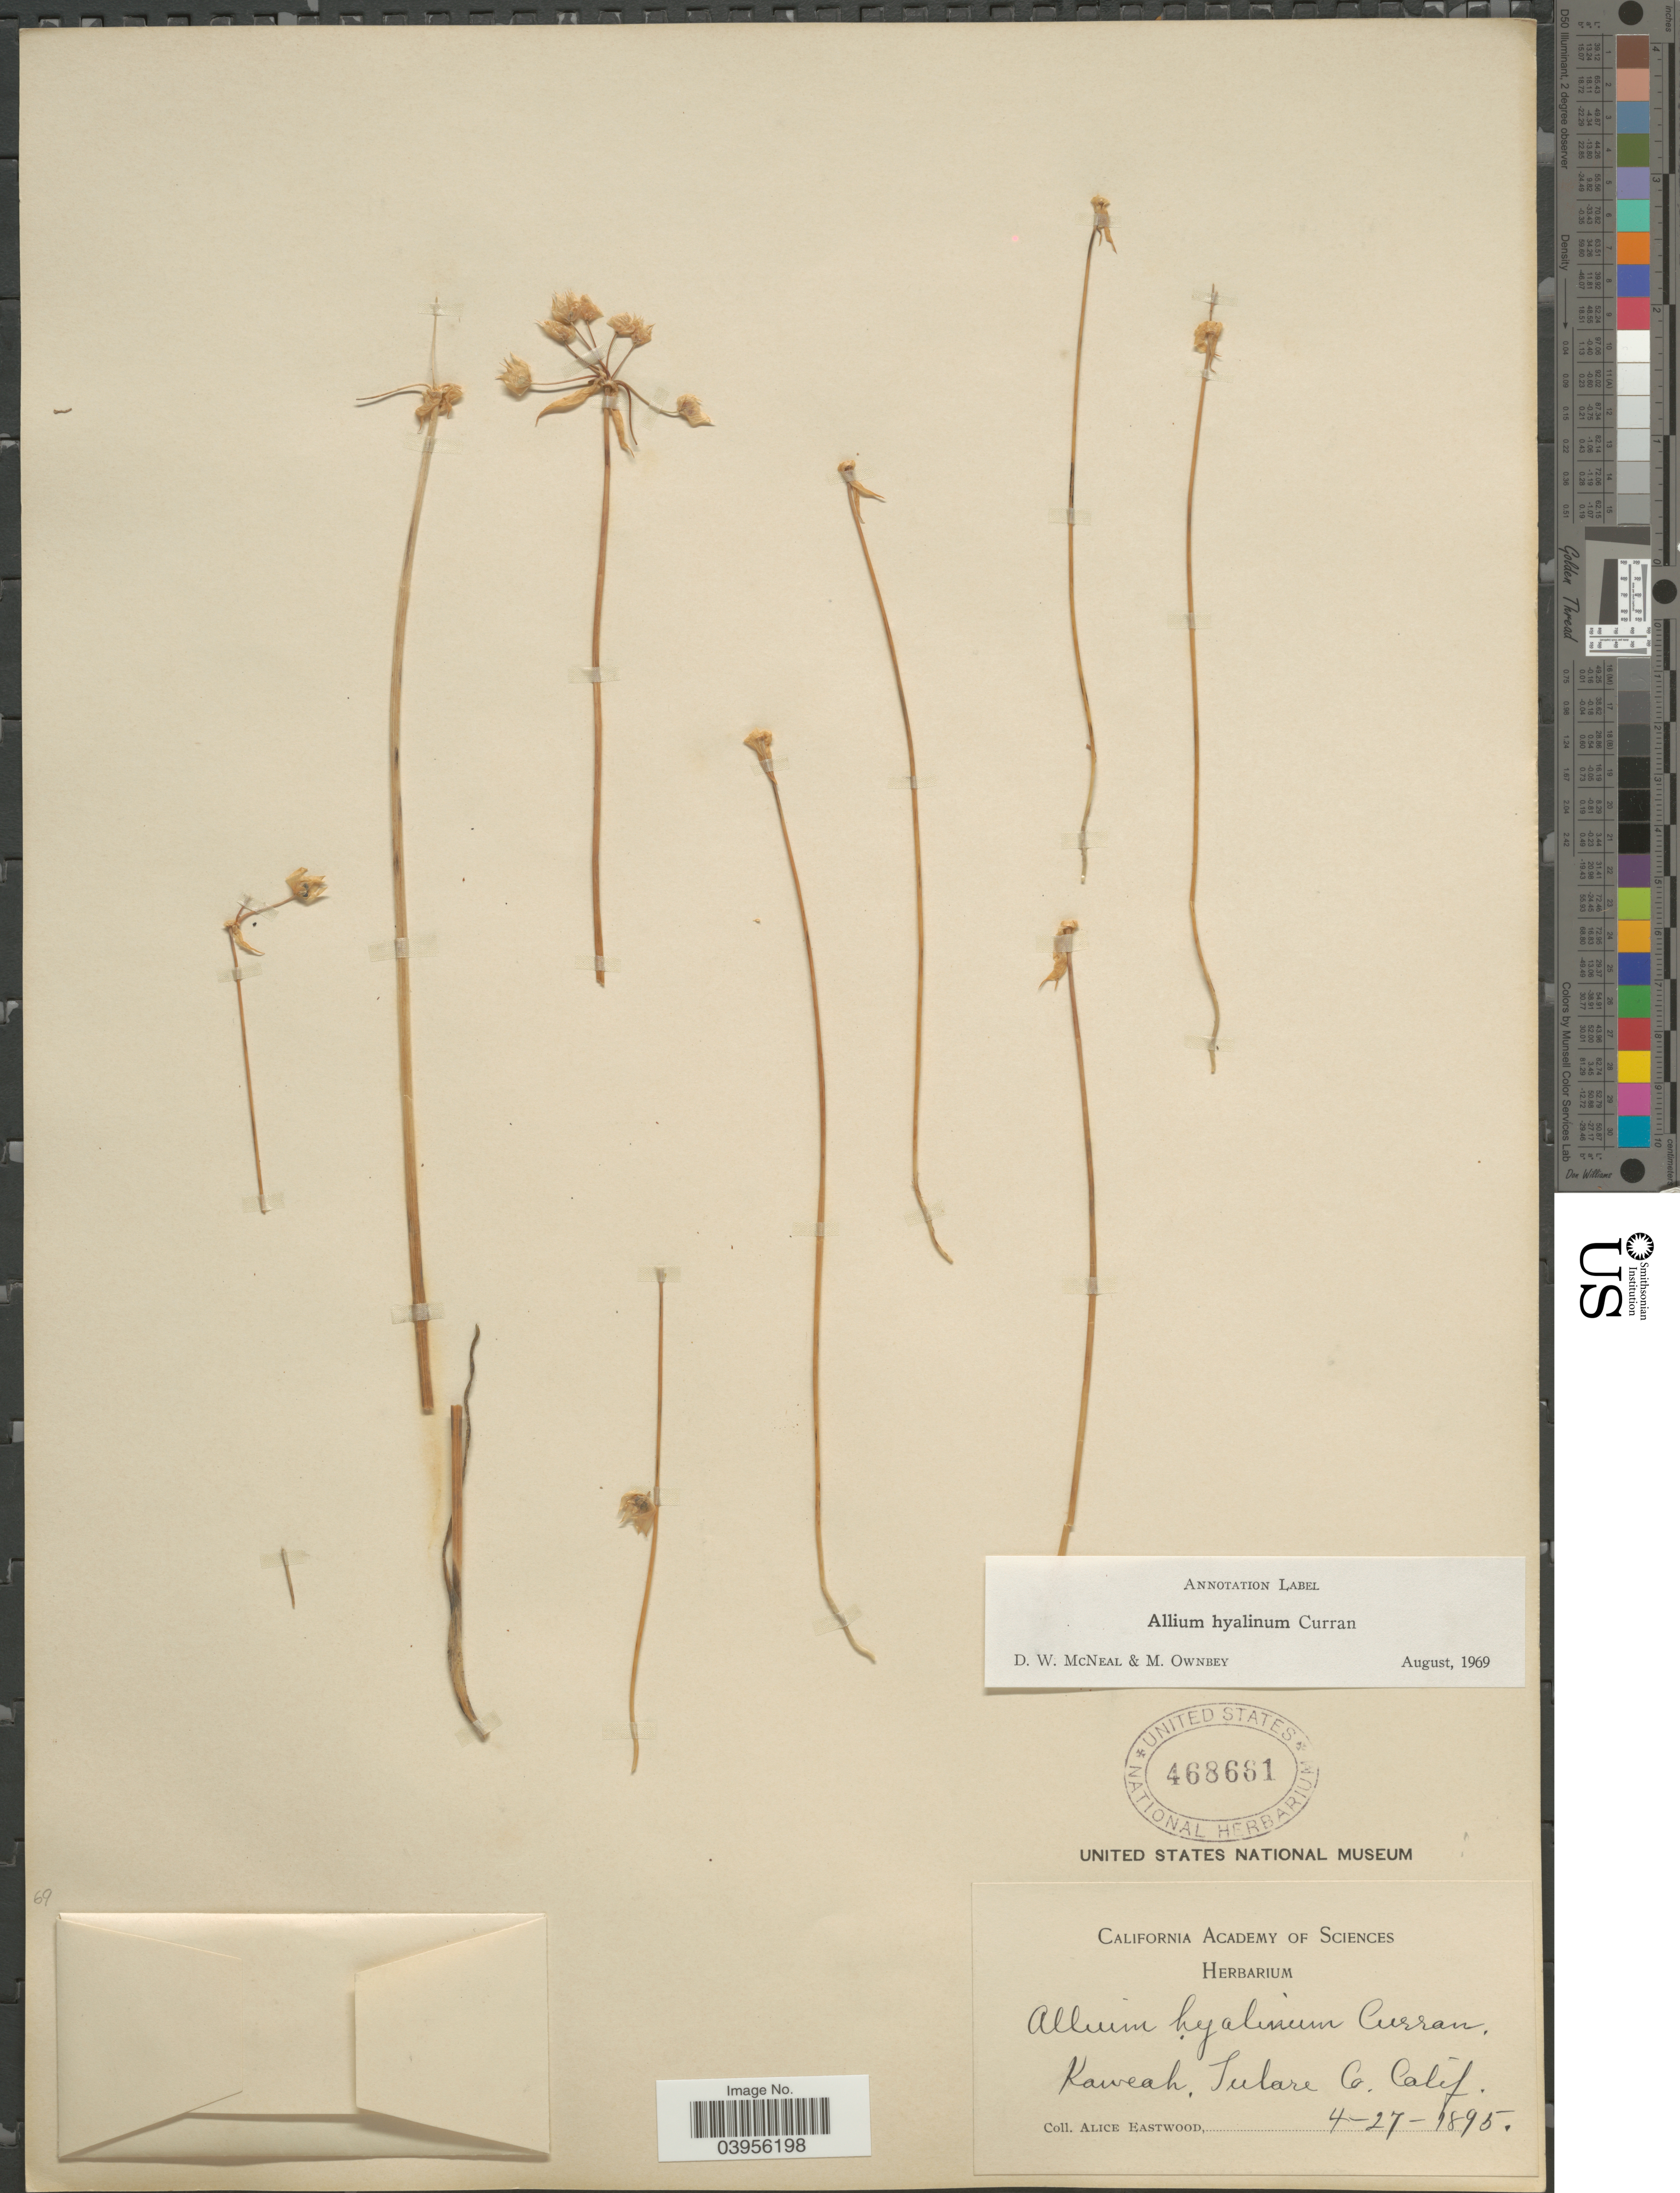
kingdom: Plantae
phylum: Tracheophyta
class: Liliopsida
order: Asparagales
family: Amaryllidaceae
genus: Allium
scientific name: Allium hyalinum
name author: Curran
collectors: A. Eastwood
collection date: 1895-04-27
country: United States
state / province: California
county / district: Tulare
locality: Kaweah, Tulare Co.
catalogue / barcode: US 468661